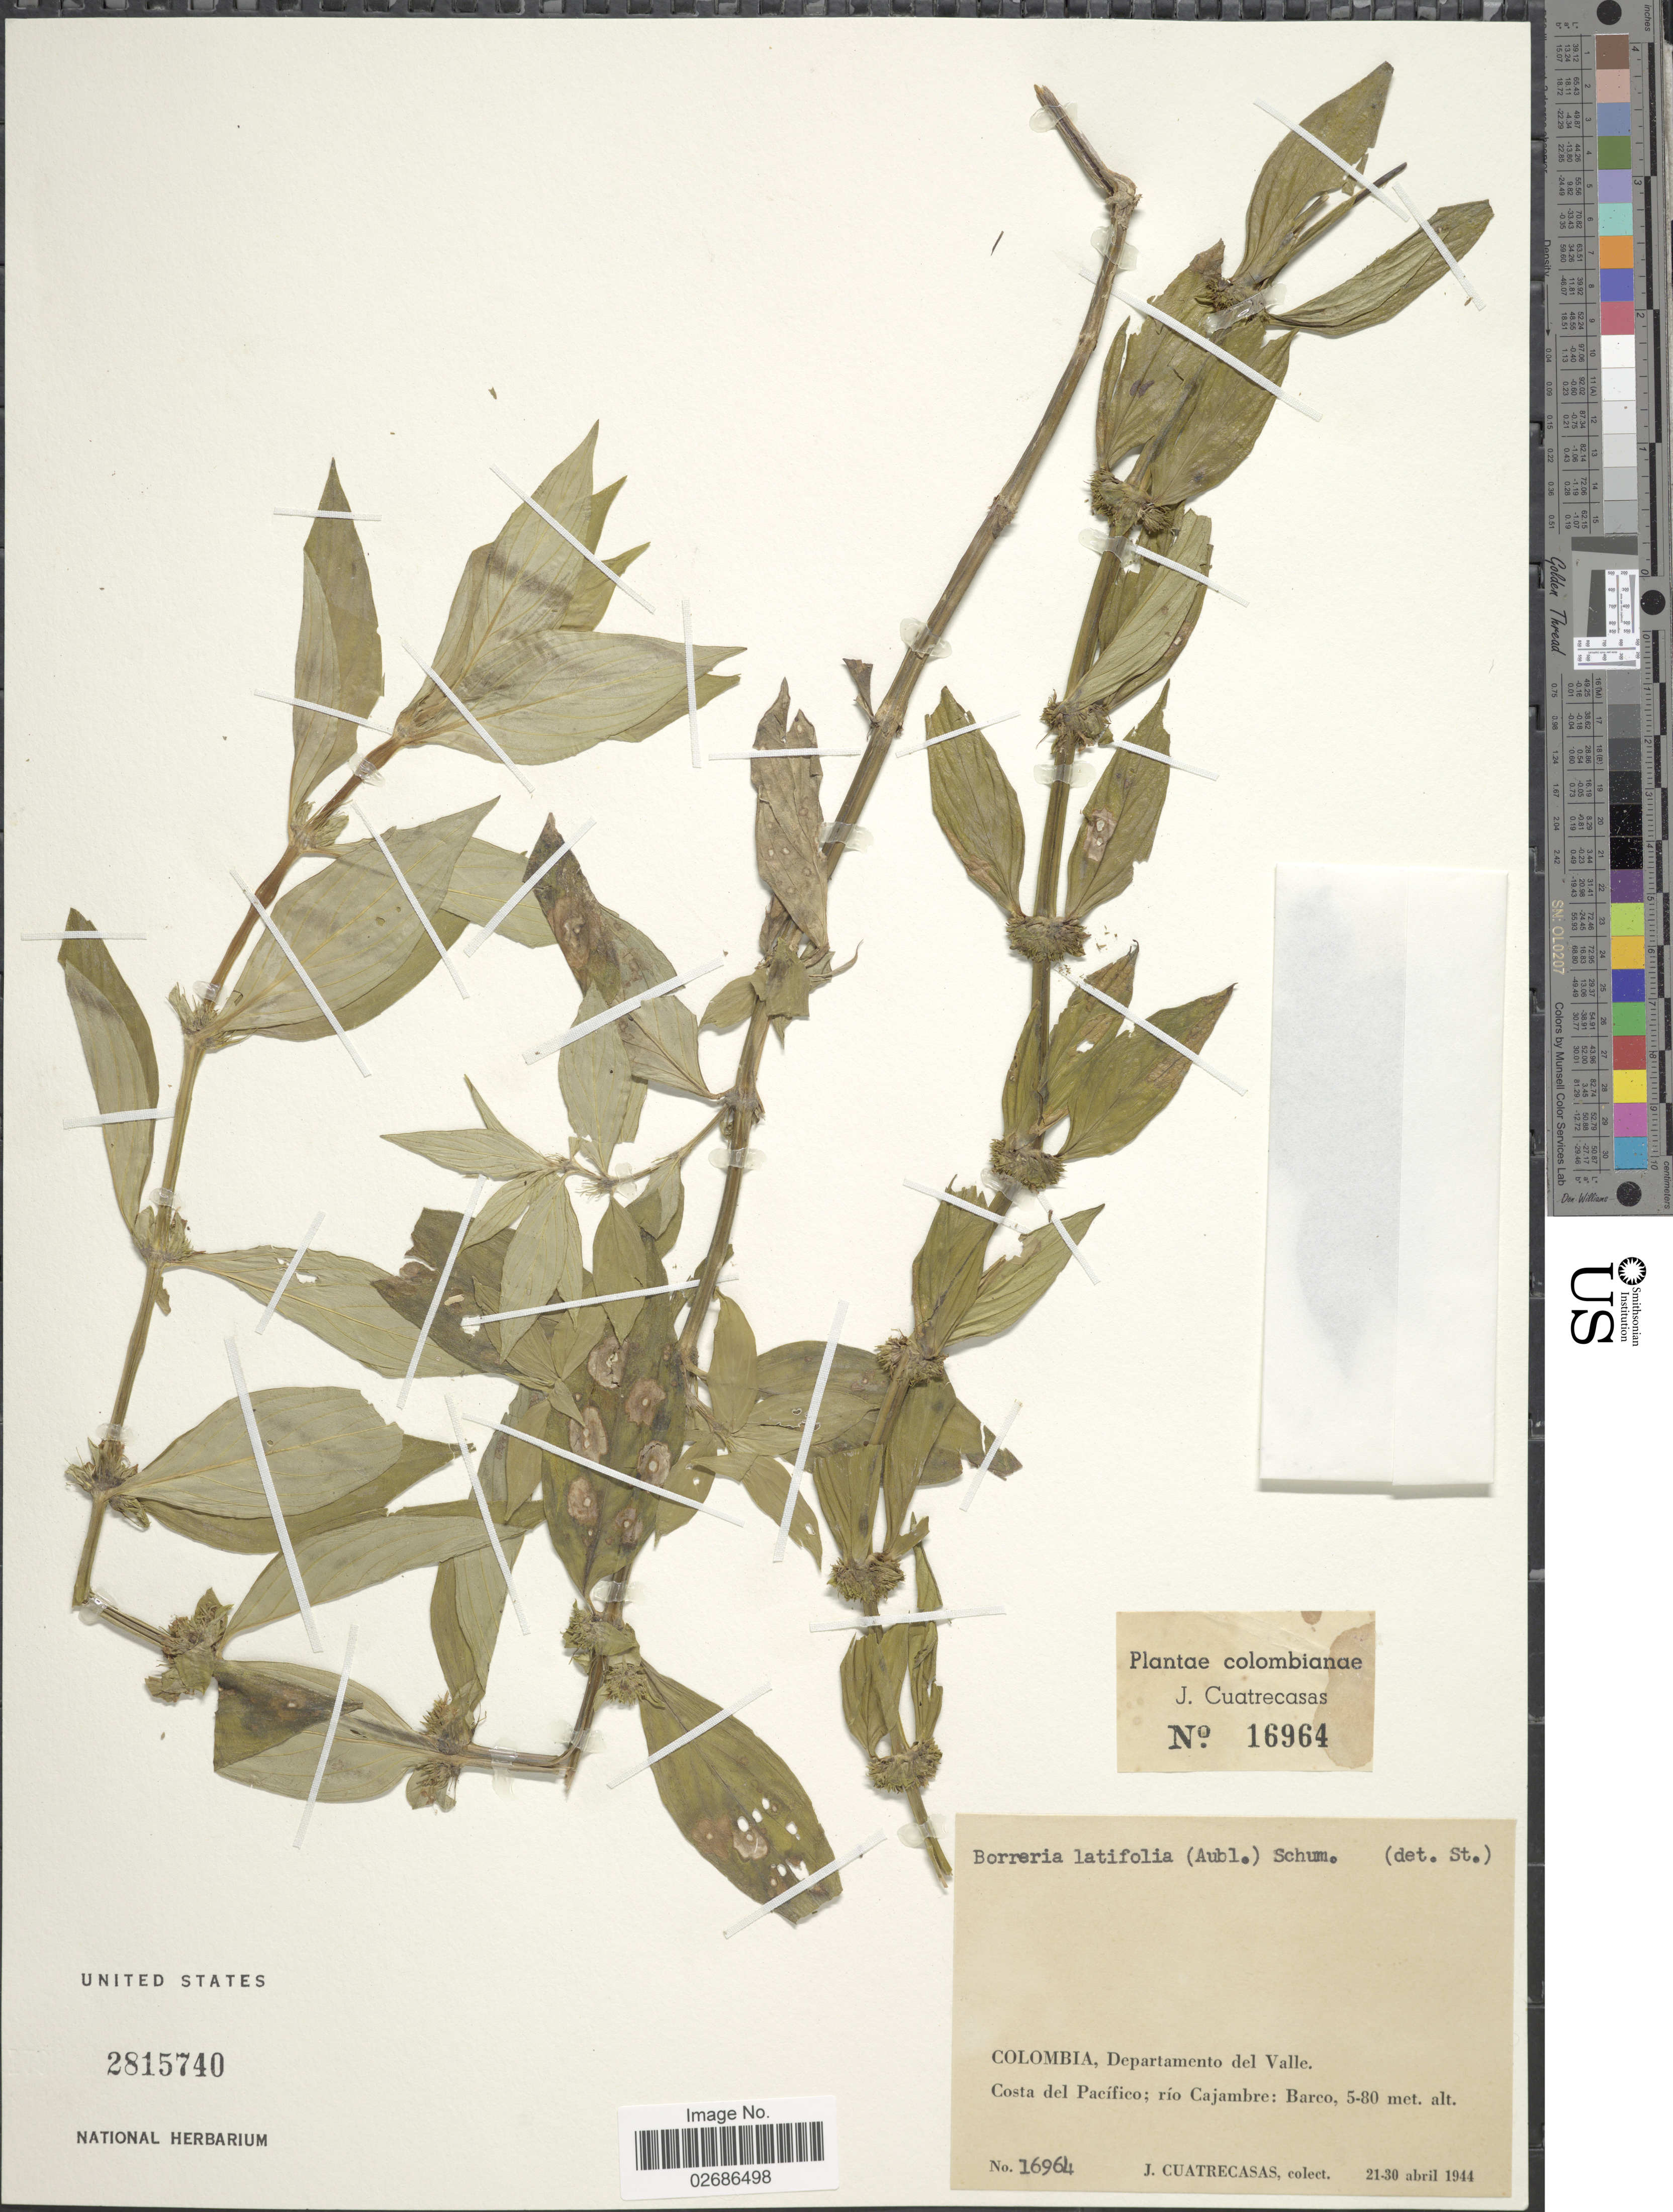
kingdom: Plantae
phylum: Tracheophyta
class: Magnoliopsida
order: Gentianales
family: Rubiaceae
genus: Borreria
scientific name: Borreria latifolia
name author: (Aubl.) K. Schum.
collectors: J. Cuatrecasas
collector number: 16964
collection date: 1944-04-21/1944-04-30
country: Colombia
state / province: Valle del Cauca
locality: Colombia, Departamento del Valle, Costa del Pacifico, rio Cajambre: Barco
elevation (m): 5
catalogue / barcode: US 2915740